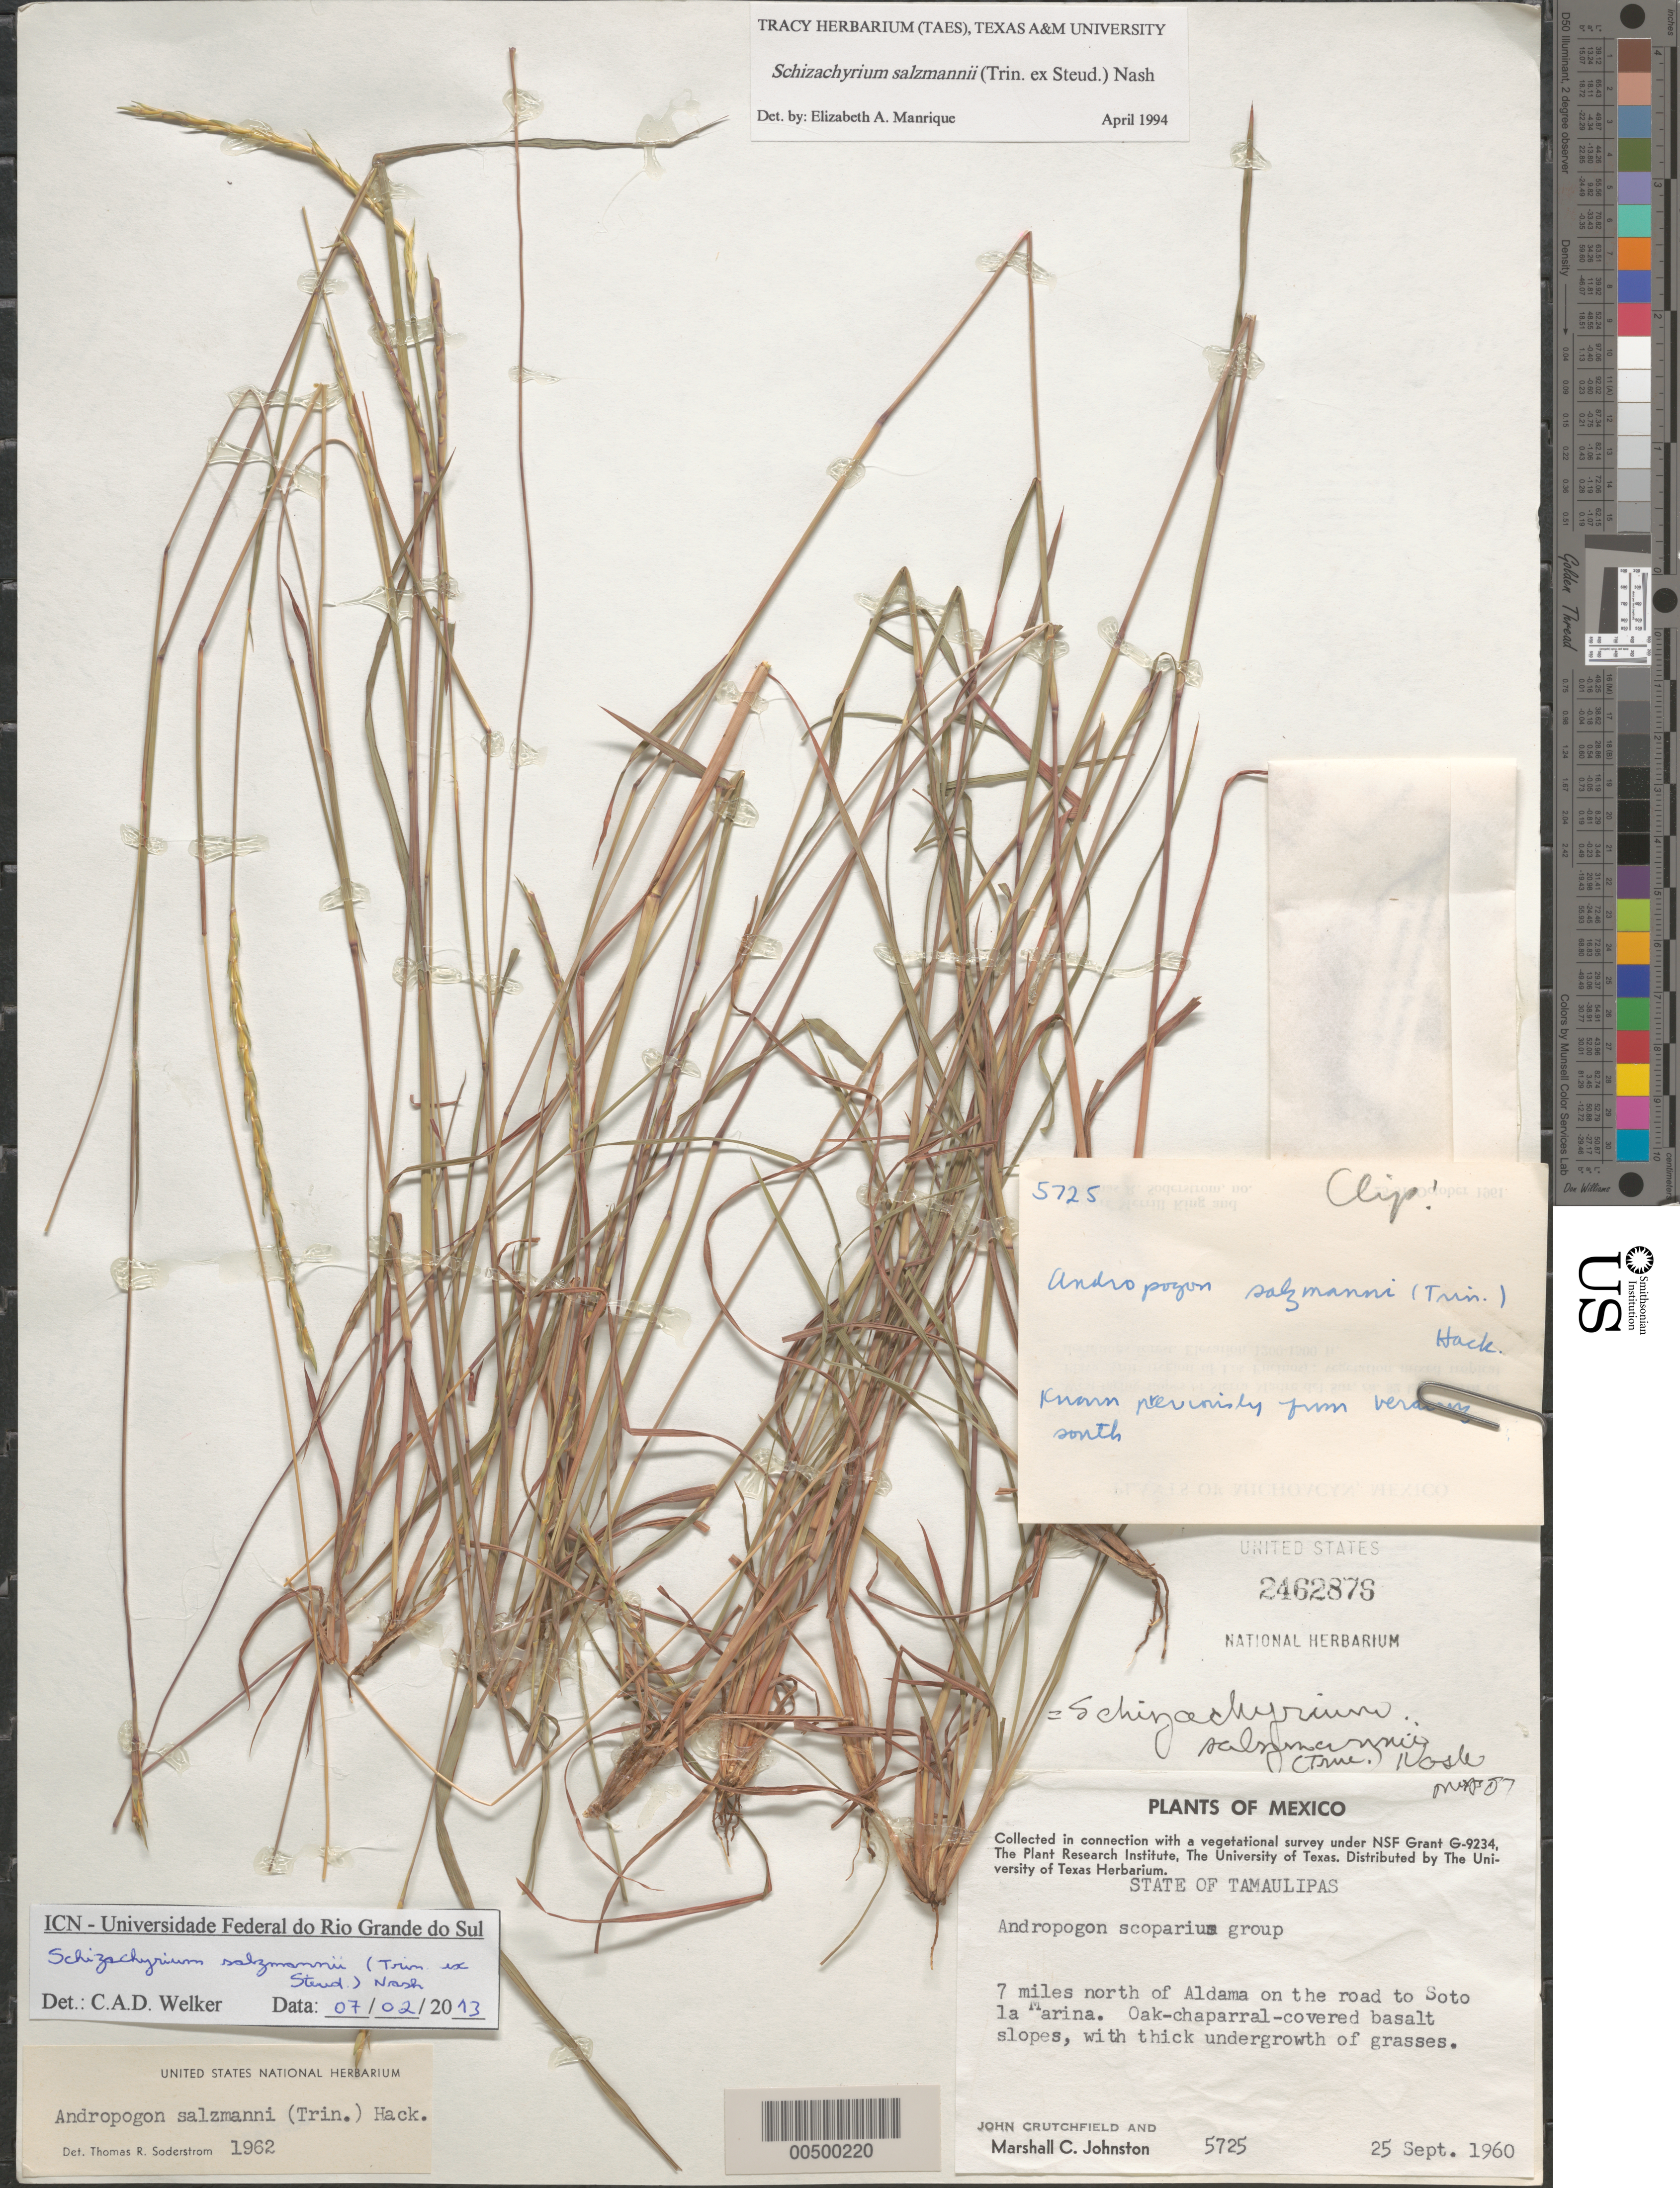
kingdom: Plantae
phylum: Tracheophyta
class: Liliopsida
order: Poales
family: Poaceae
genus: Schizachyrium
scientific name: Schizachyrium salzmanii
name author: (Trin. ex Steud.) Nash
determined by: Manrique, E. A.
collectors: J. Crutchfield & M. Johnston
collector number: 5725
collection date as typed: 25 Sep 1960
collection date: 1960-09-25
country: Mexico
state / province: Tamaulipas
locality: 7 mi N of Aldama on the rd to Soto la Marina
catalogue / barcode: US 2462876